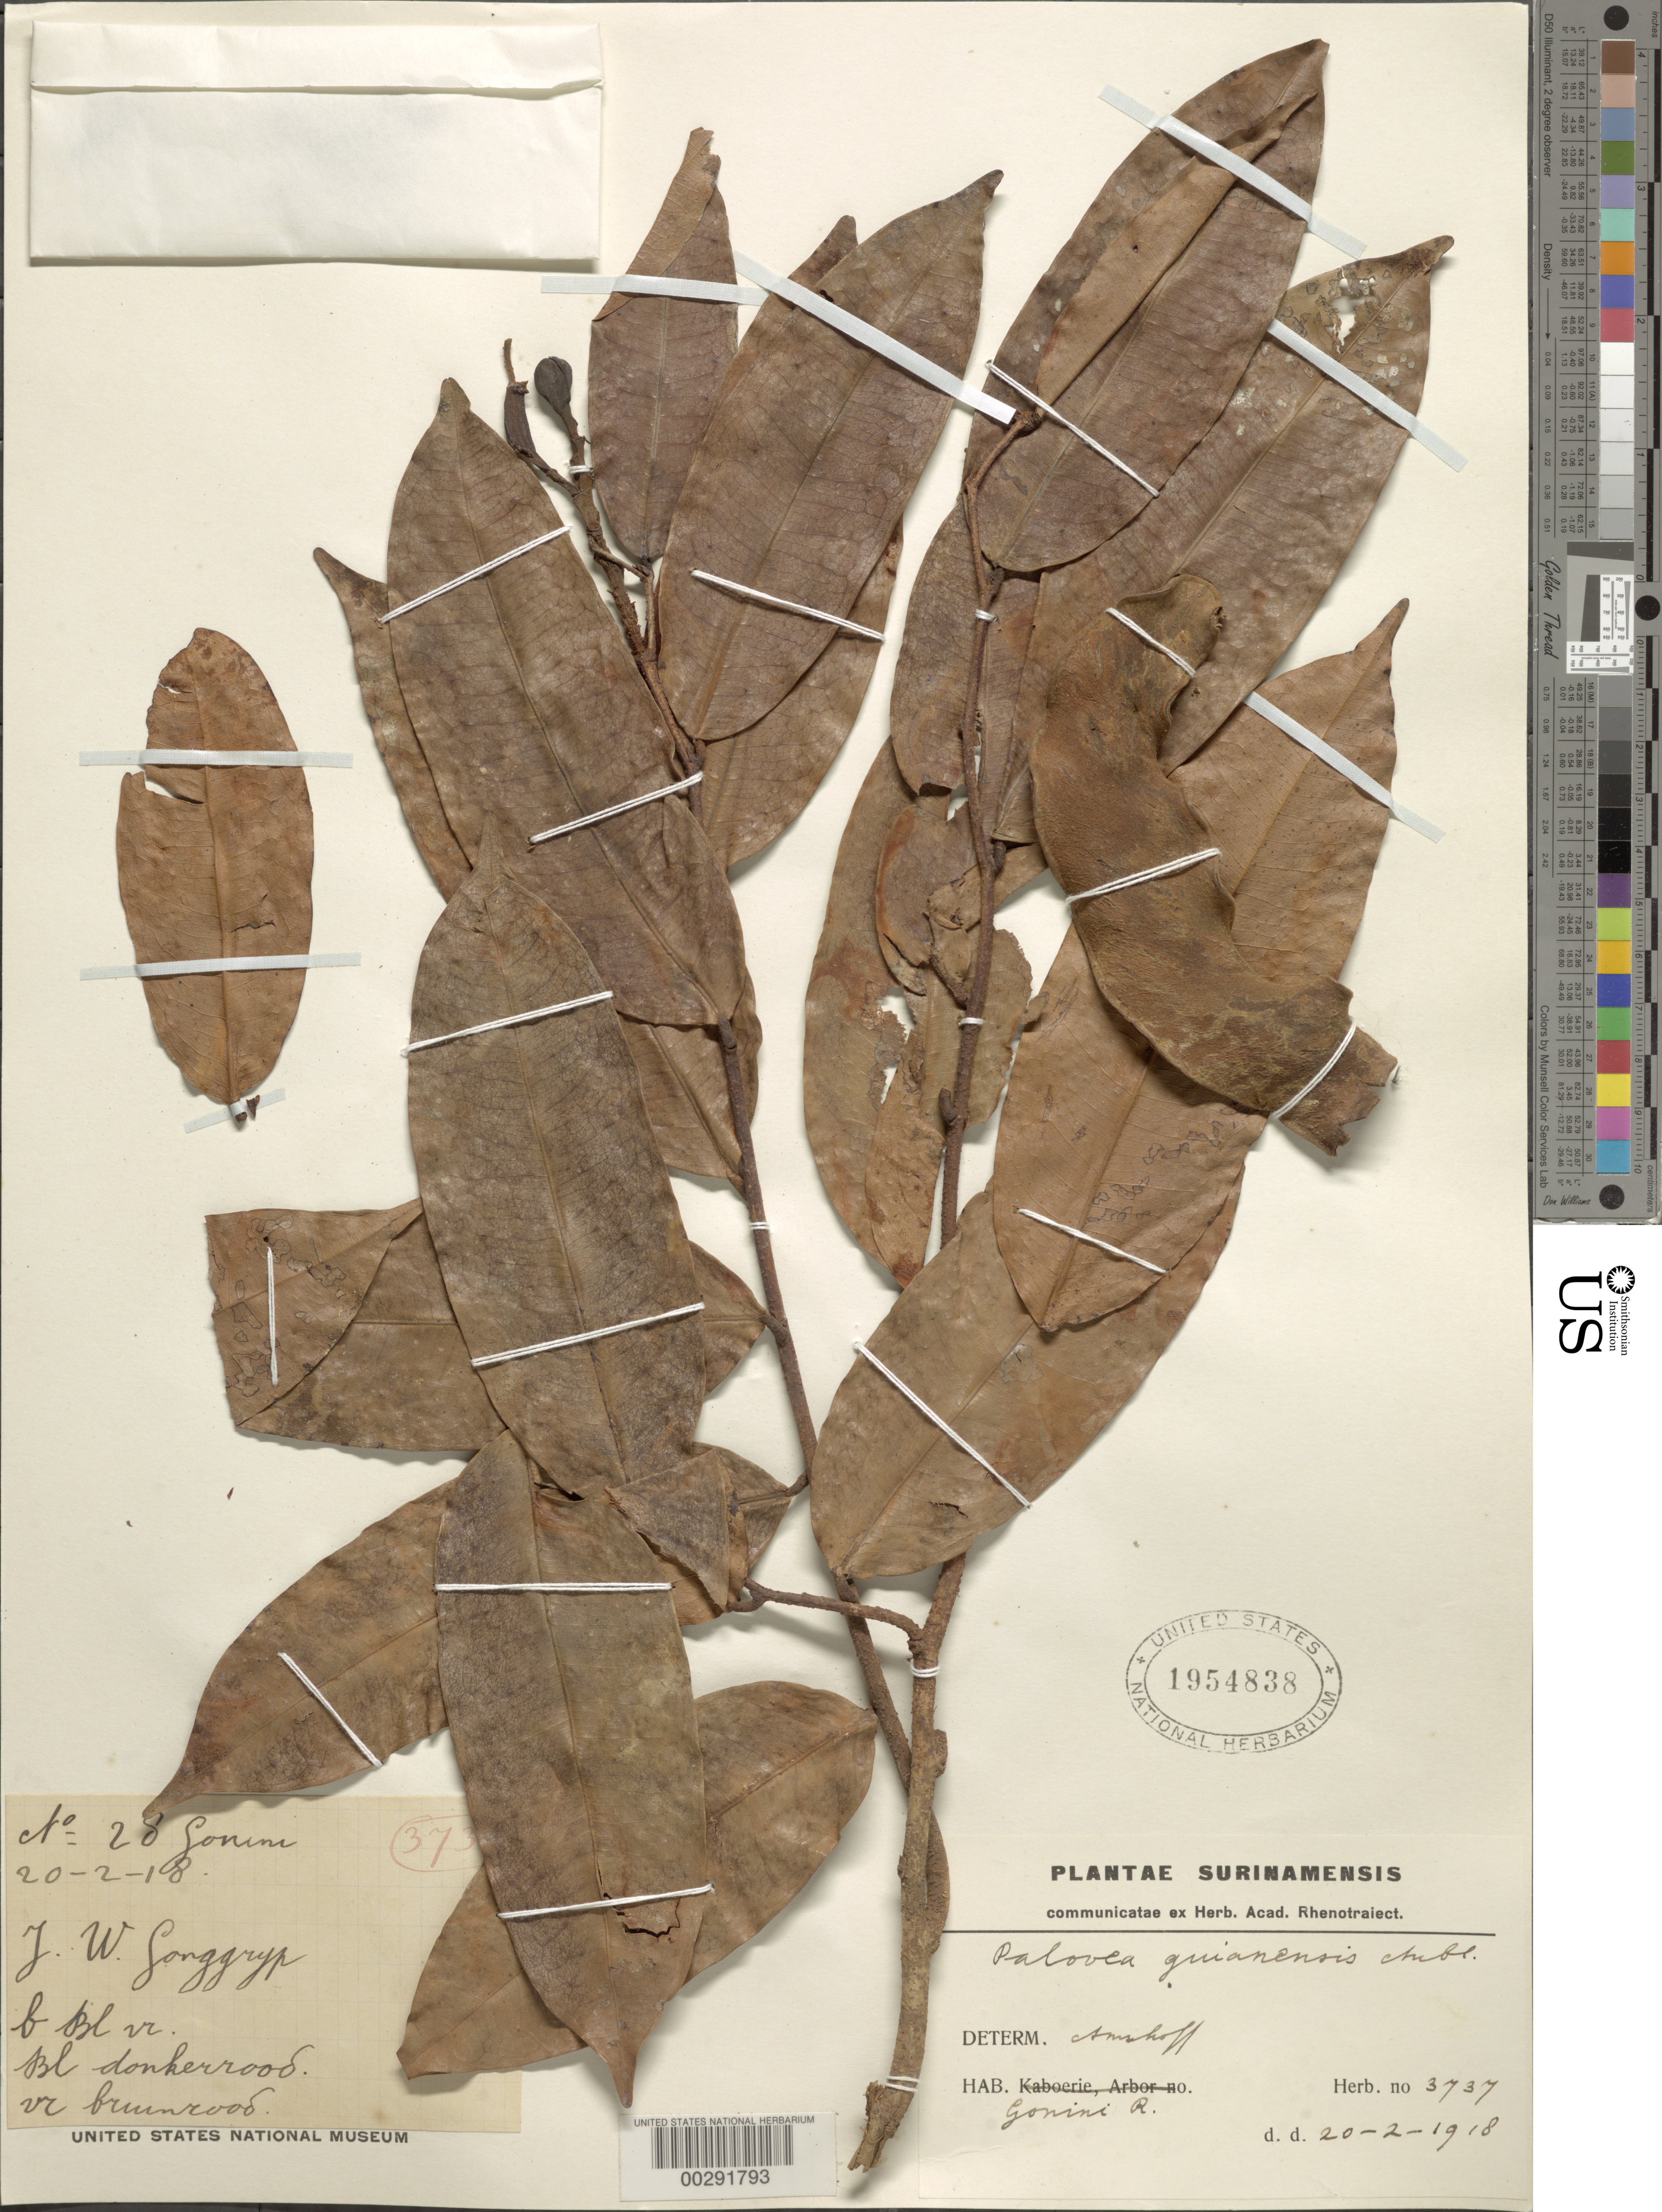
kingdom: Plantae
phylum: Tracheophyta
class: Magnoliopsida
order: Fabales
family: Fabaceae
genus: Paloue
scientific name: Paloue guianensis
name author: Aubl.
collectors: J. Gonggrijp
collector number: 28 Gonini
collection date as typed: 20 Feb 1918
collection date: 1918-02-20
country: Suriname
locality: Gonini river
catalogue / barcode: US 1954838